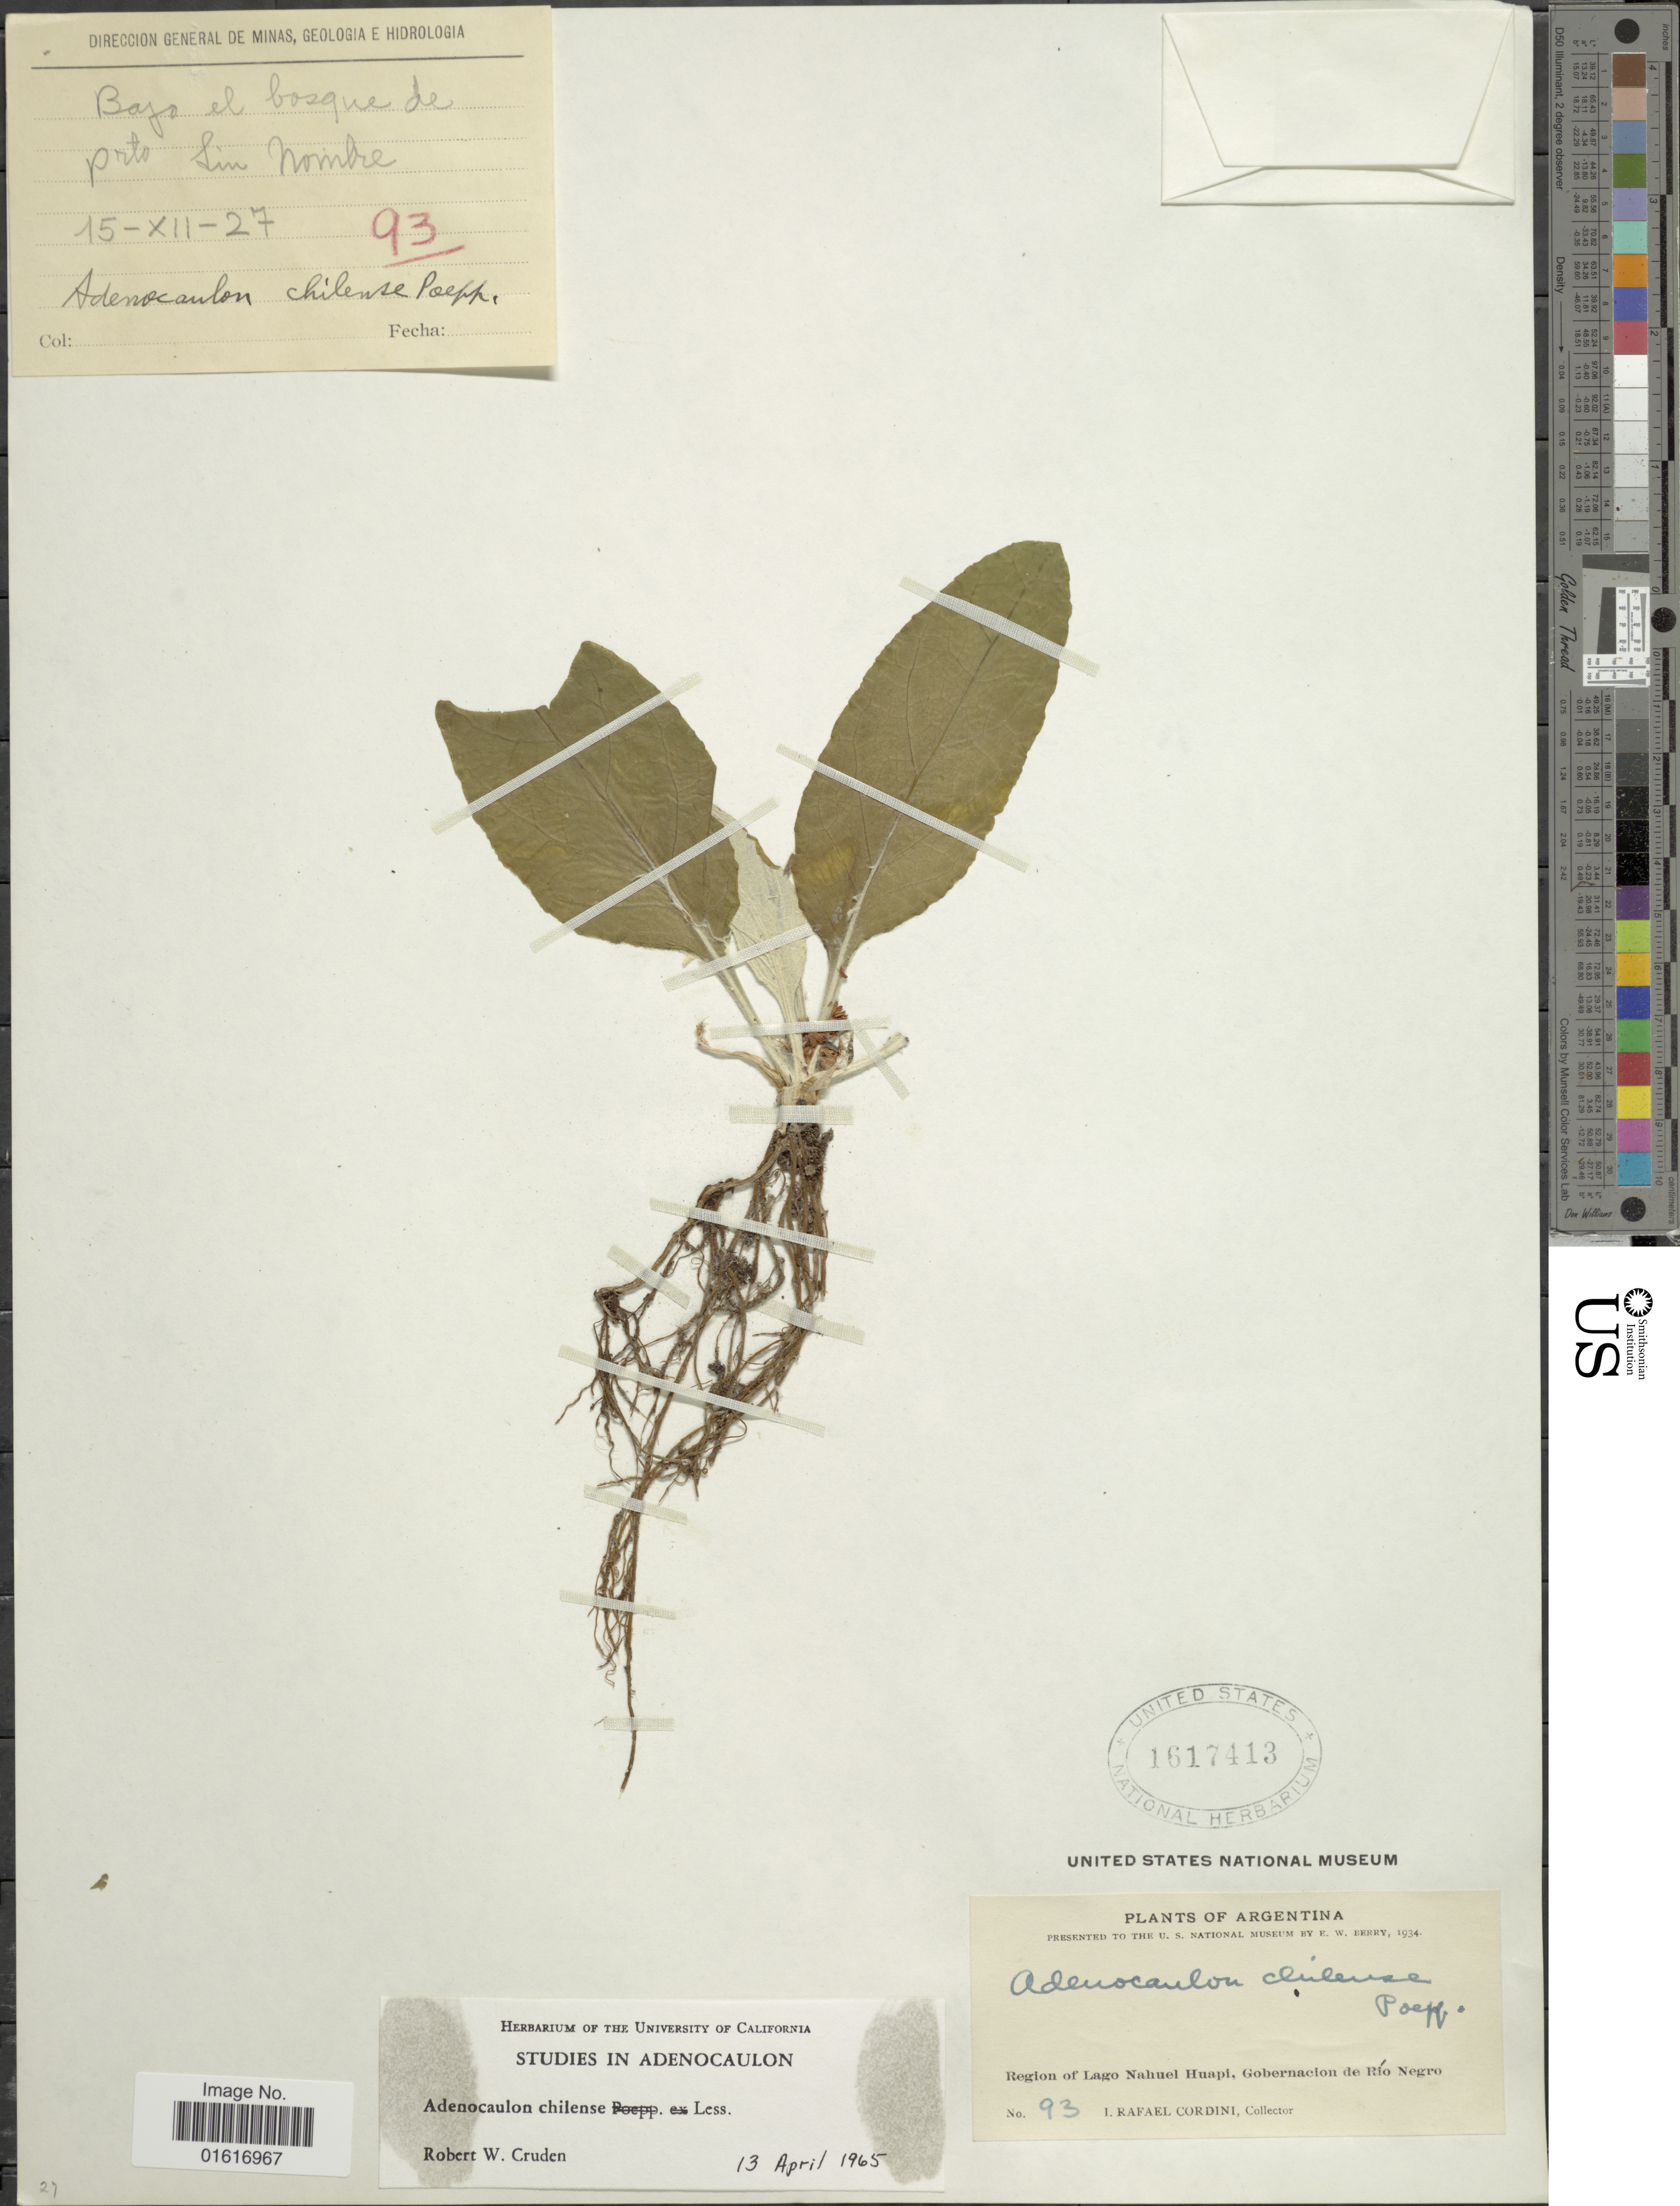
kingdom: Plantae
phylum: Tracheophyta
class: Magnoliopsida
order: Asterales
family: Asteraceae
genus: Adenocaulon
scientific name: Adenocaulon chilense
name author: Less.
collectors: I. Cordini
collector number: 93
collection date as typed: Transcribed d/m/y: 15/12/27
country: Argentina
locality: Region of Lago Nahuel Huapi, Gobernacion de Rio Negro, Bajo el bosque de puerto sin Nombre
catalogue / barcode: US 1617413